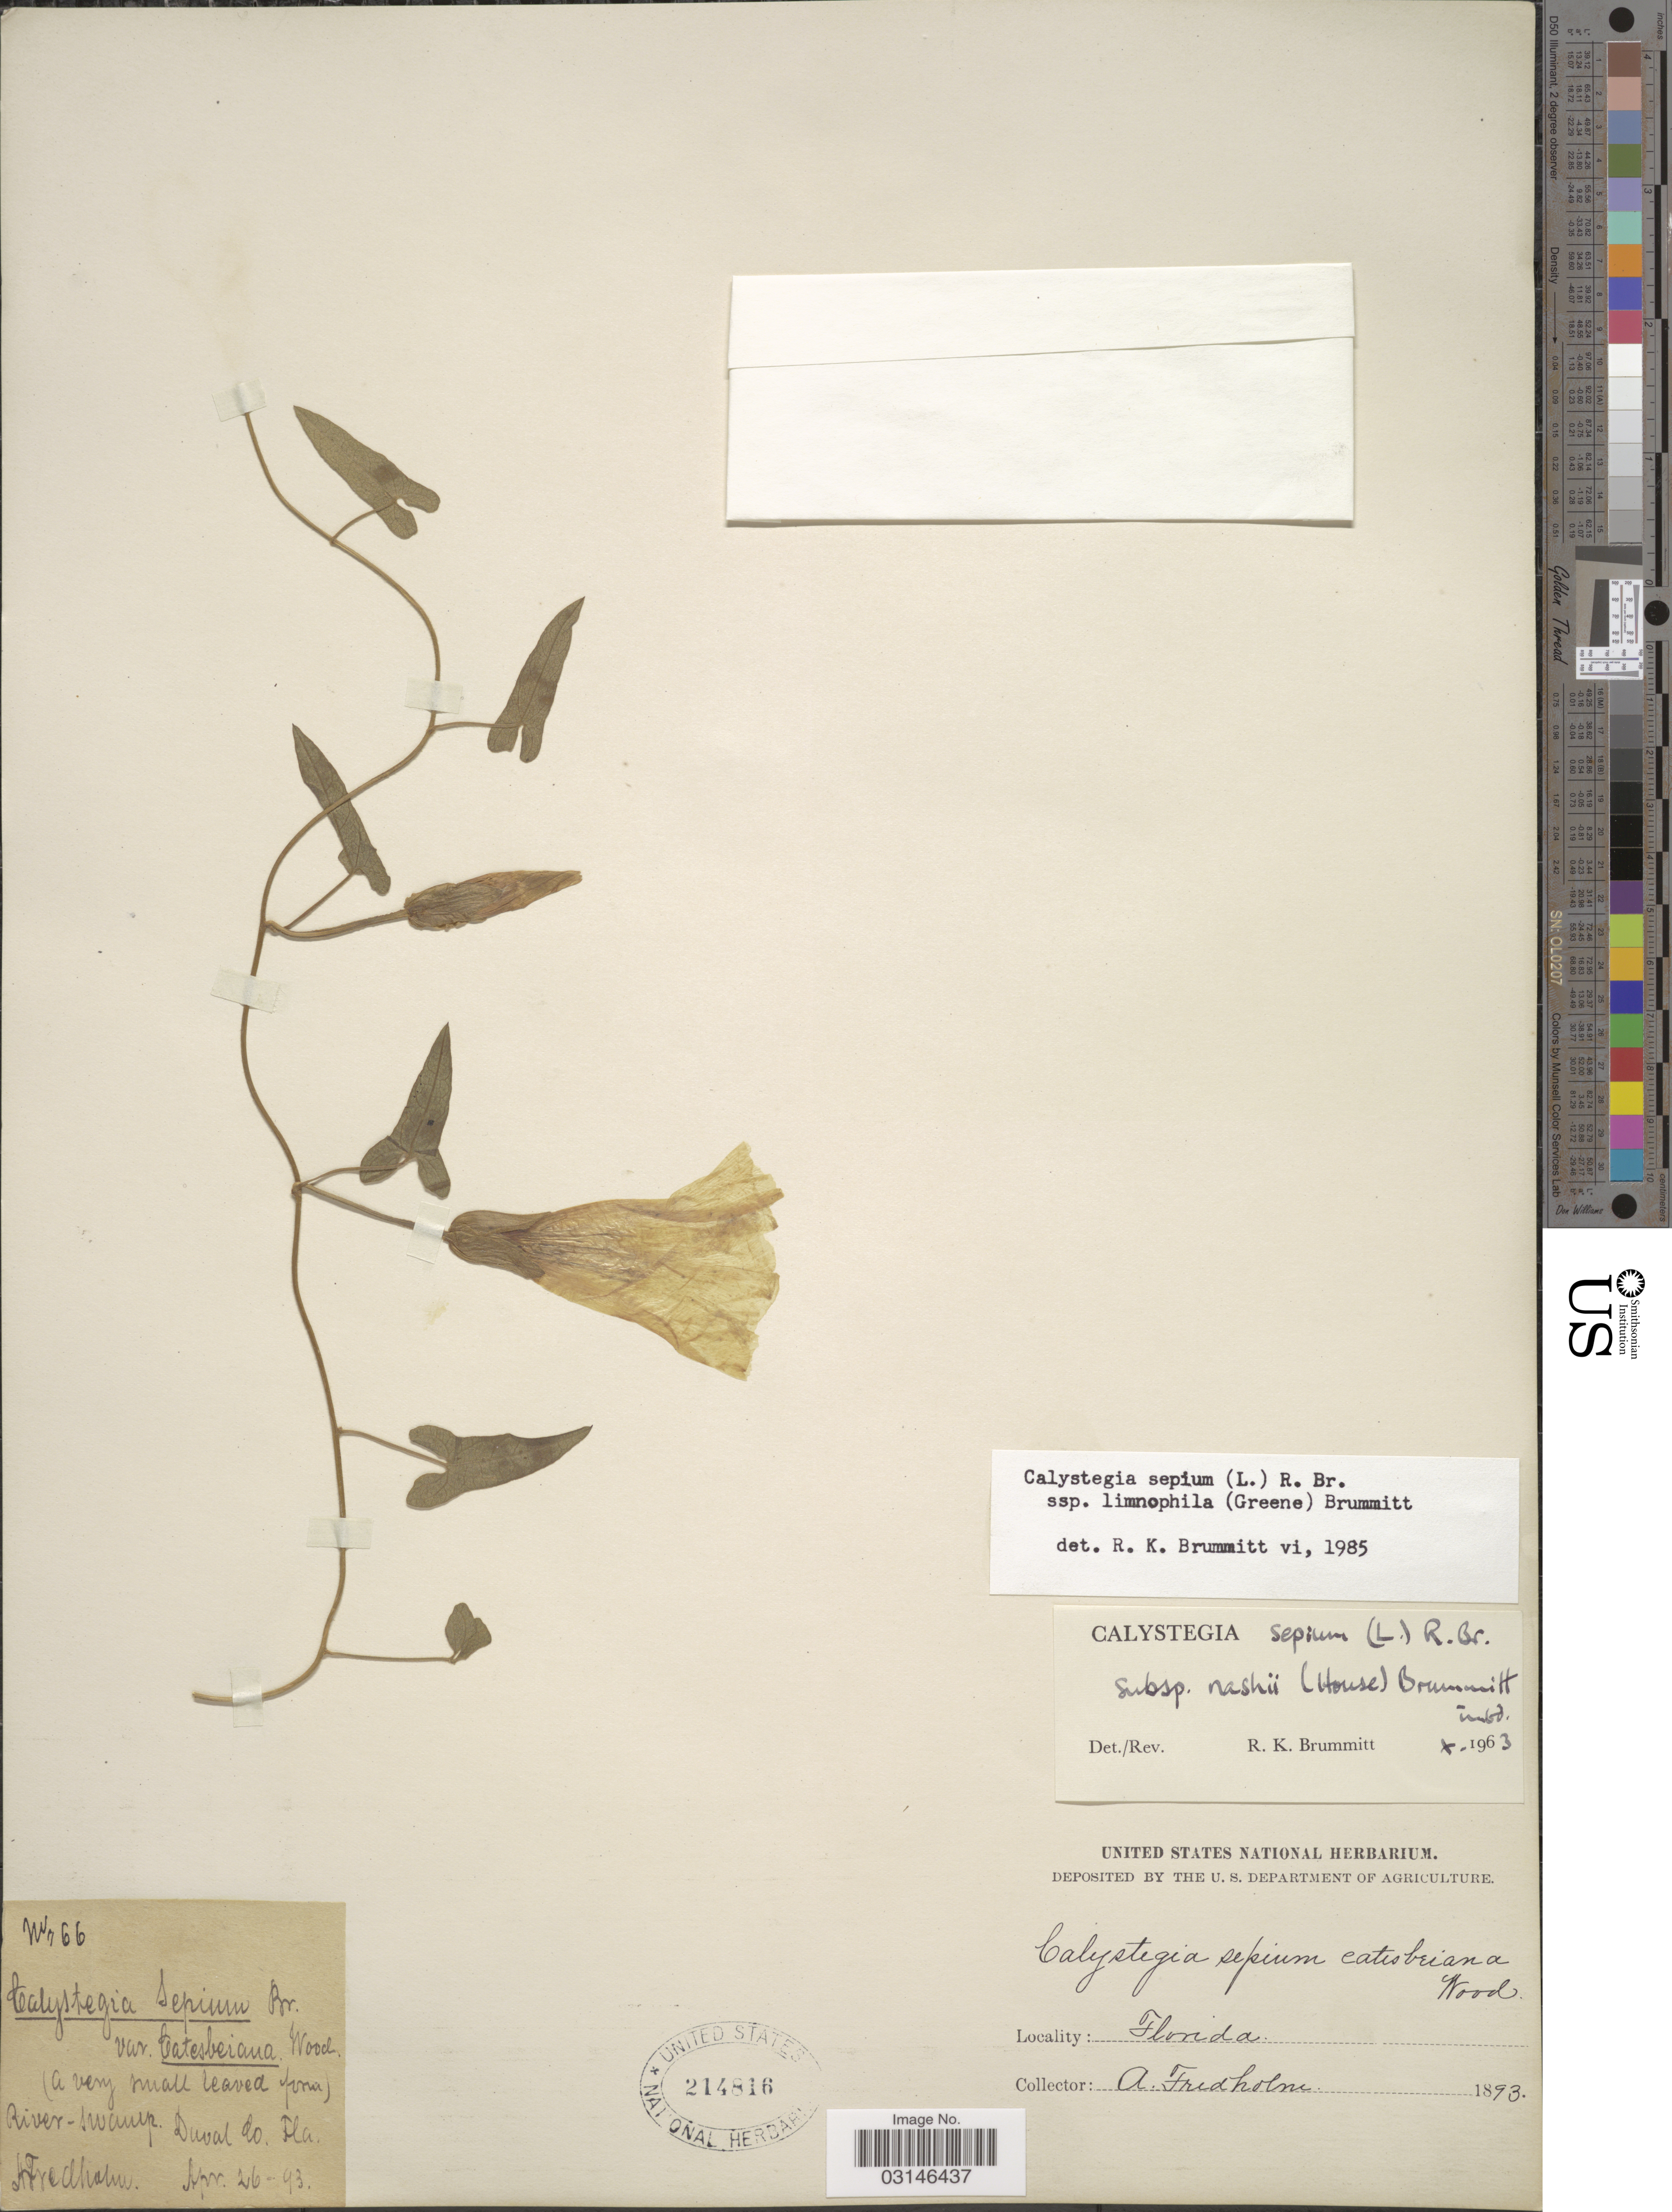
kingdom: Plantae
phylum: Tracheophyta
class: Magnoliopsida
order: Solanales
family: Convolvulaceae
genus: Calystegia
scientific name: Calystegia sepium subsp. limnophila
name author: (Greene) Brummitt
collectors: A. Fredholm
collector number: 66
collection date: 1893-04-26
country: United States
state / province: Florida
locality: River swamp, Duval Co.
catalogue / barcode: US 214816